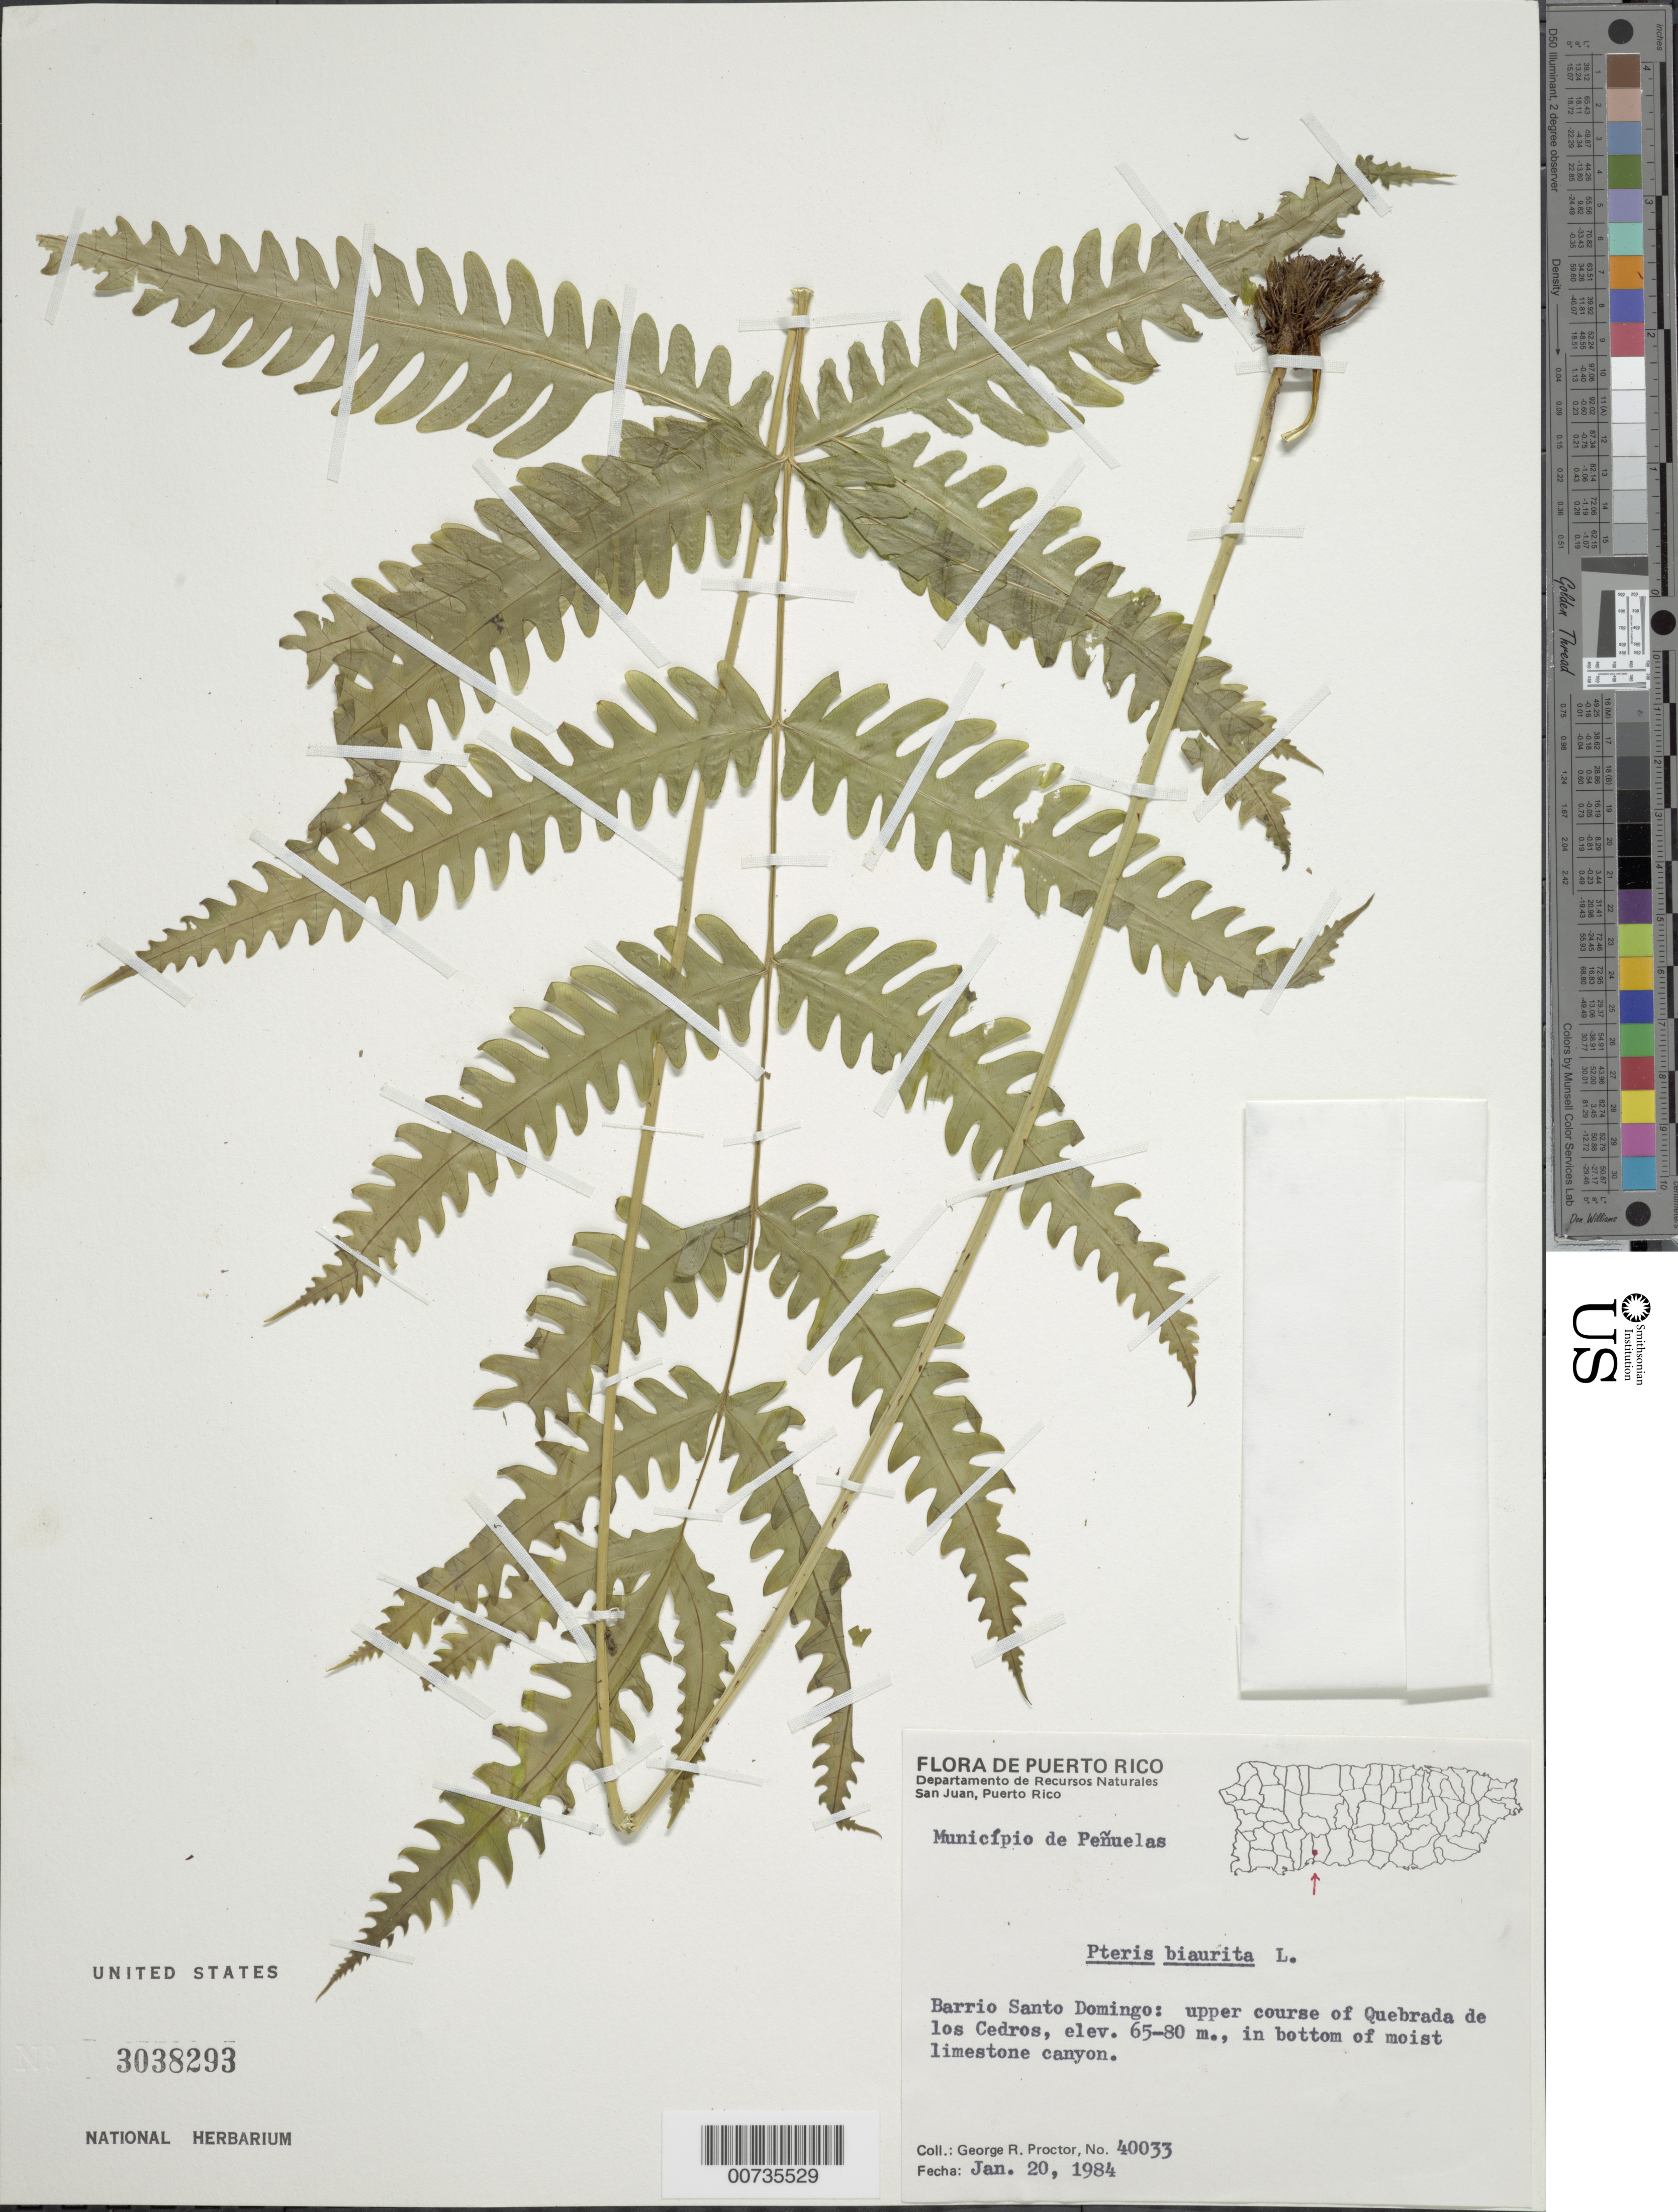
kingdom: Plantae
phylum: Tracheophyta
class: Polypodiopsida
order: Polypodiales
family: Pteridaceae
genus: Pteris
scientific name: Pteris biaurita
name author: L.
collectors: G. R. Proctor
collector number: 40033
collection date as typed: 20 Jan 1984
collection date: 1984-01-20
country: Puerto Rico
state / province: Peñuelas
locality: Mun. Peñuelas, Barrio Santo Domingo: upper course of Quebrada de los Cedros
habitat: In bottom of moist limestone canyon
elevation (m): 65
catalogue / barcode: US 3038293